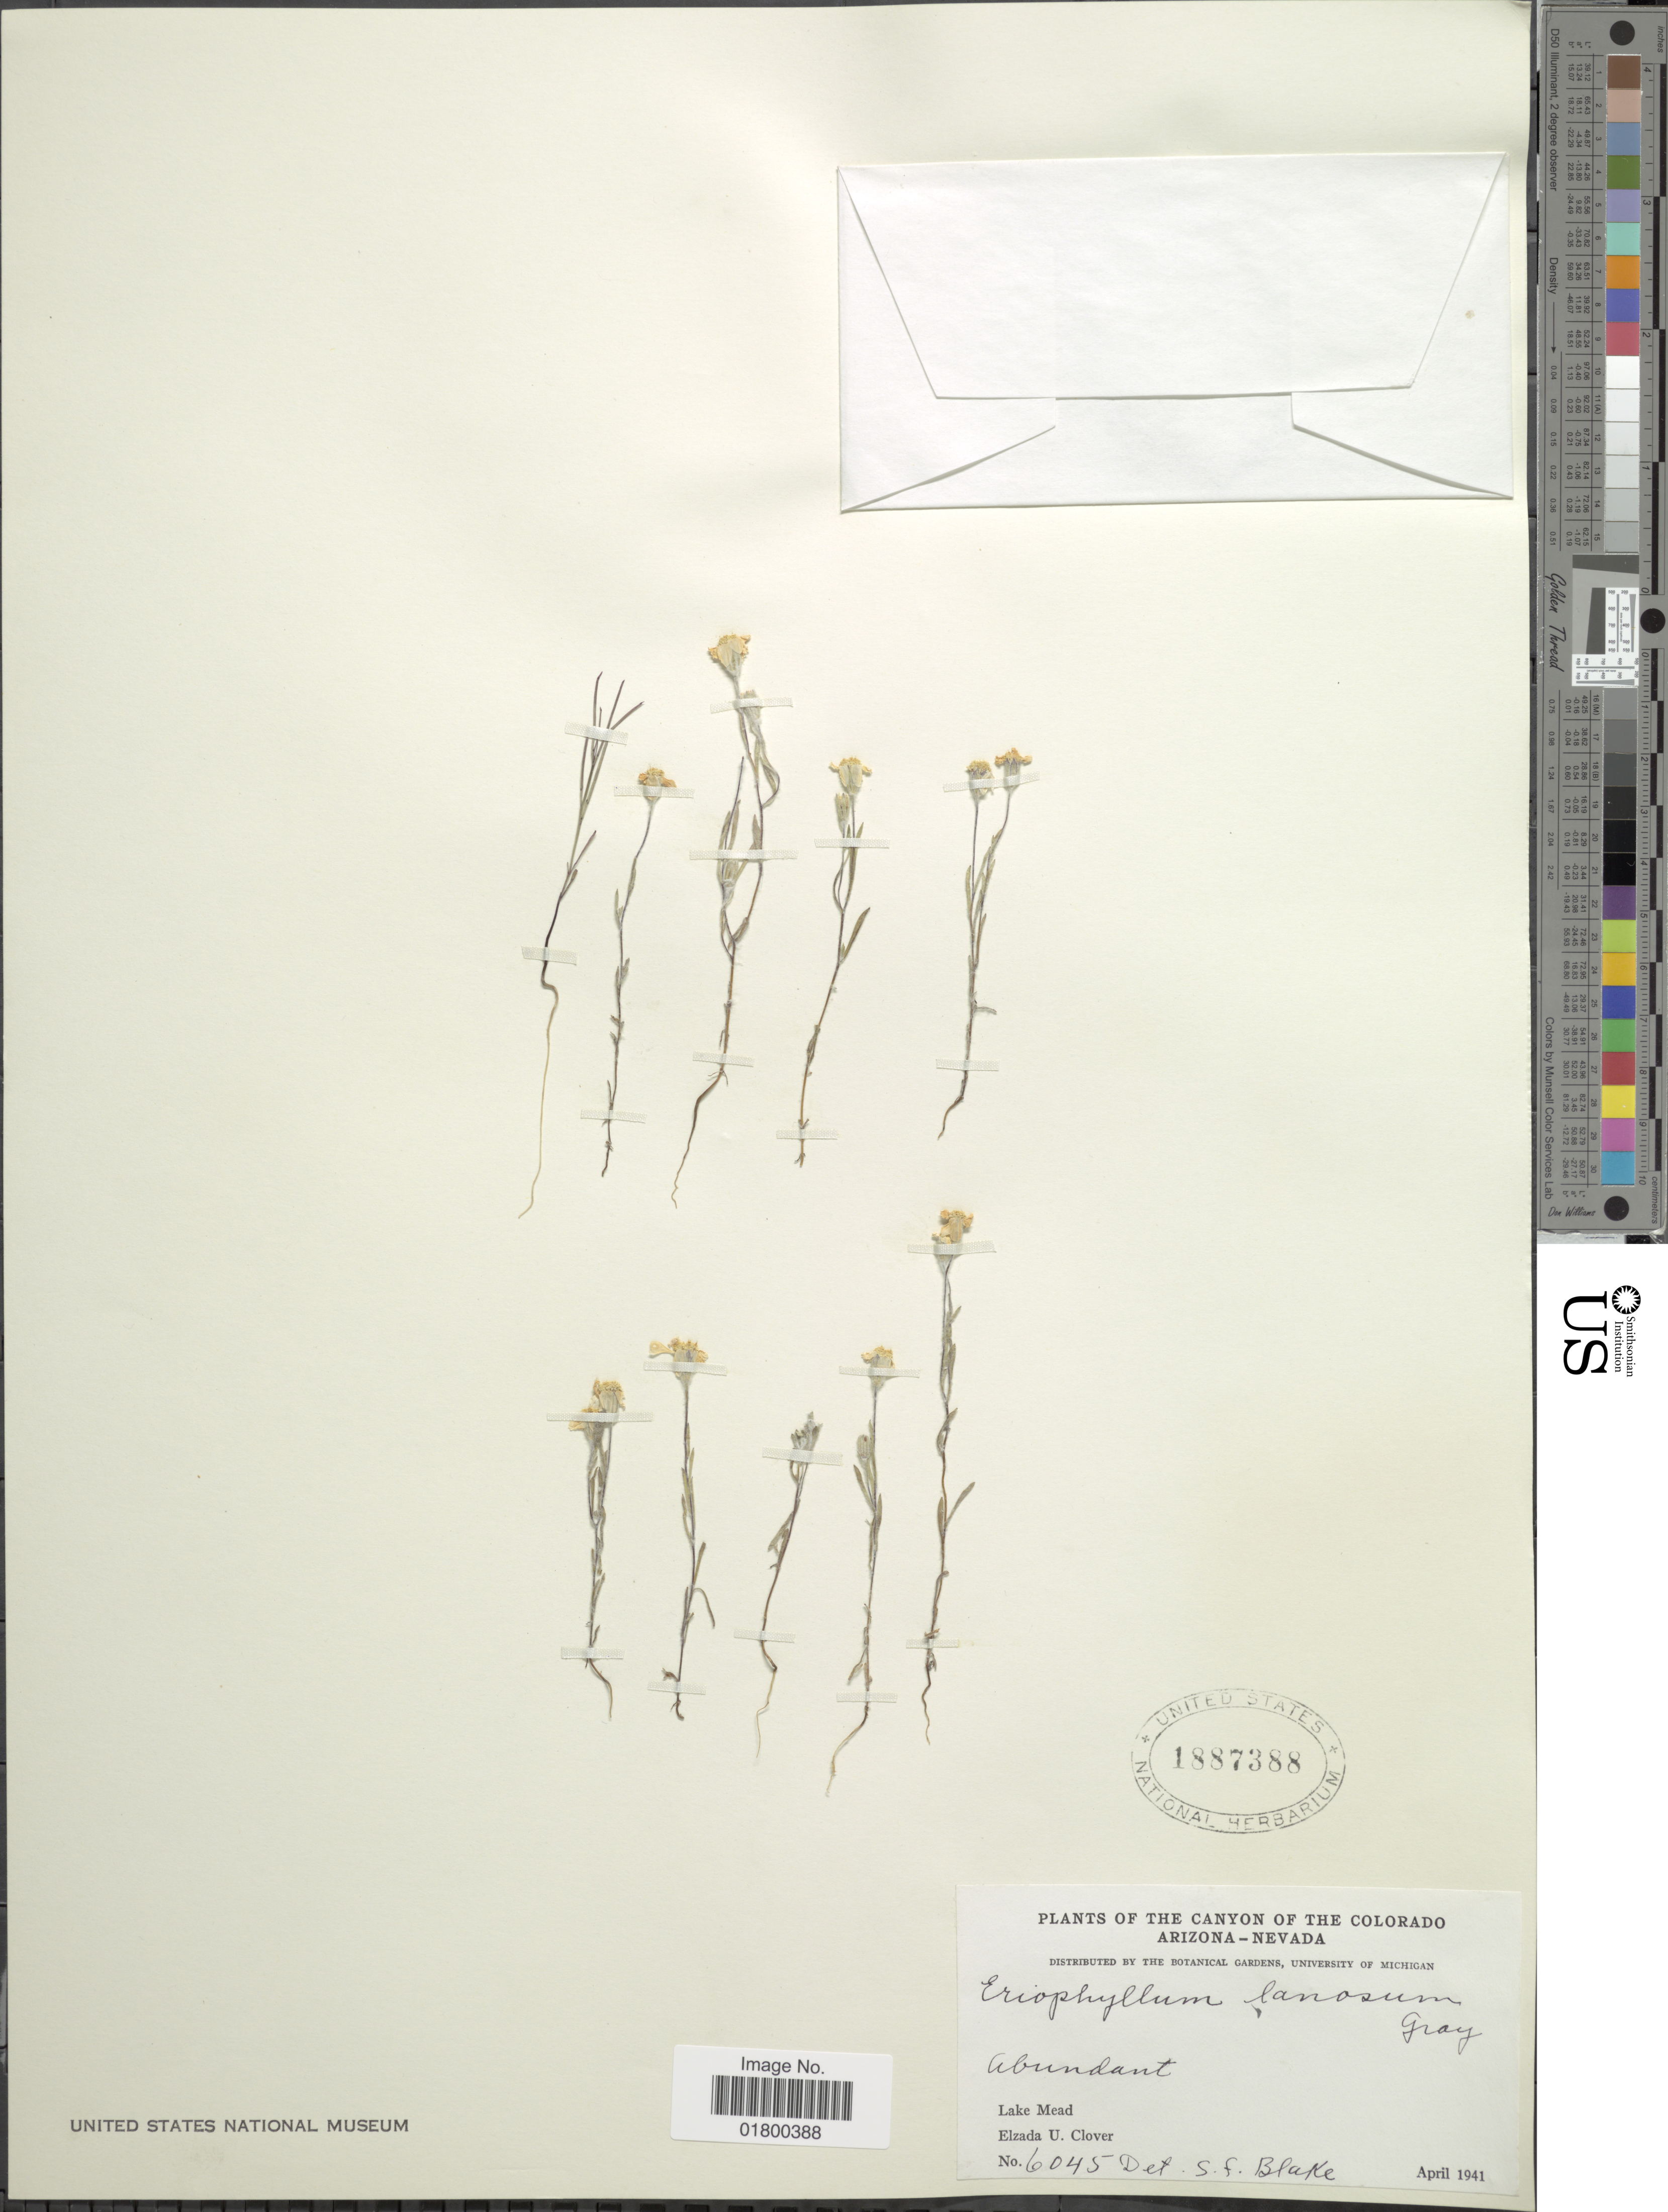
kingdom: Plantae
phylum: Tracheophyta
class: Magnoliopsida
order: Asterales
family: Asteraceae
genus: Eriophyllum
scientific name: Eriophyllum lanosum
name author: (A. Gray) A. Gray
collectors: E. U. Clover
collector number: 6045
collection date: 1941-04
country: United States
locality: The Canyon of The Colorado, Arizona, Nevada, Lake Mead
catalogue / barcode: US 1887388